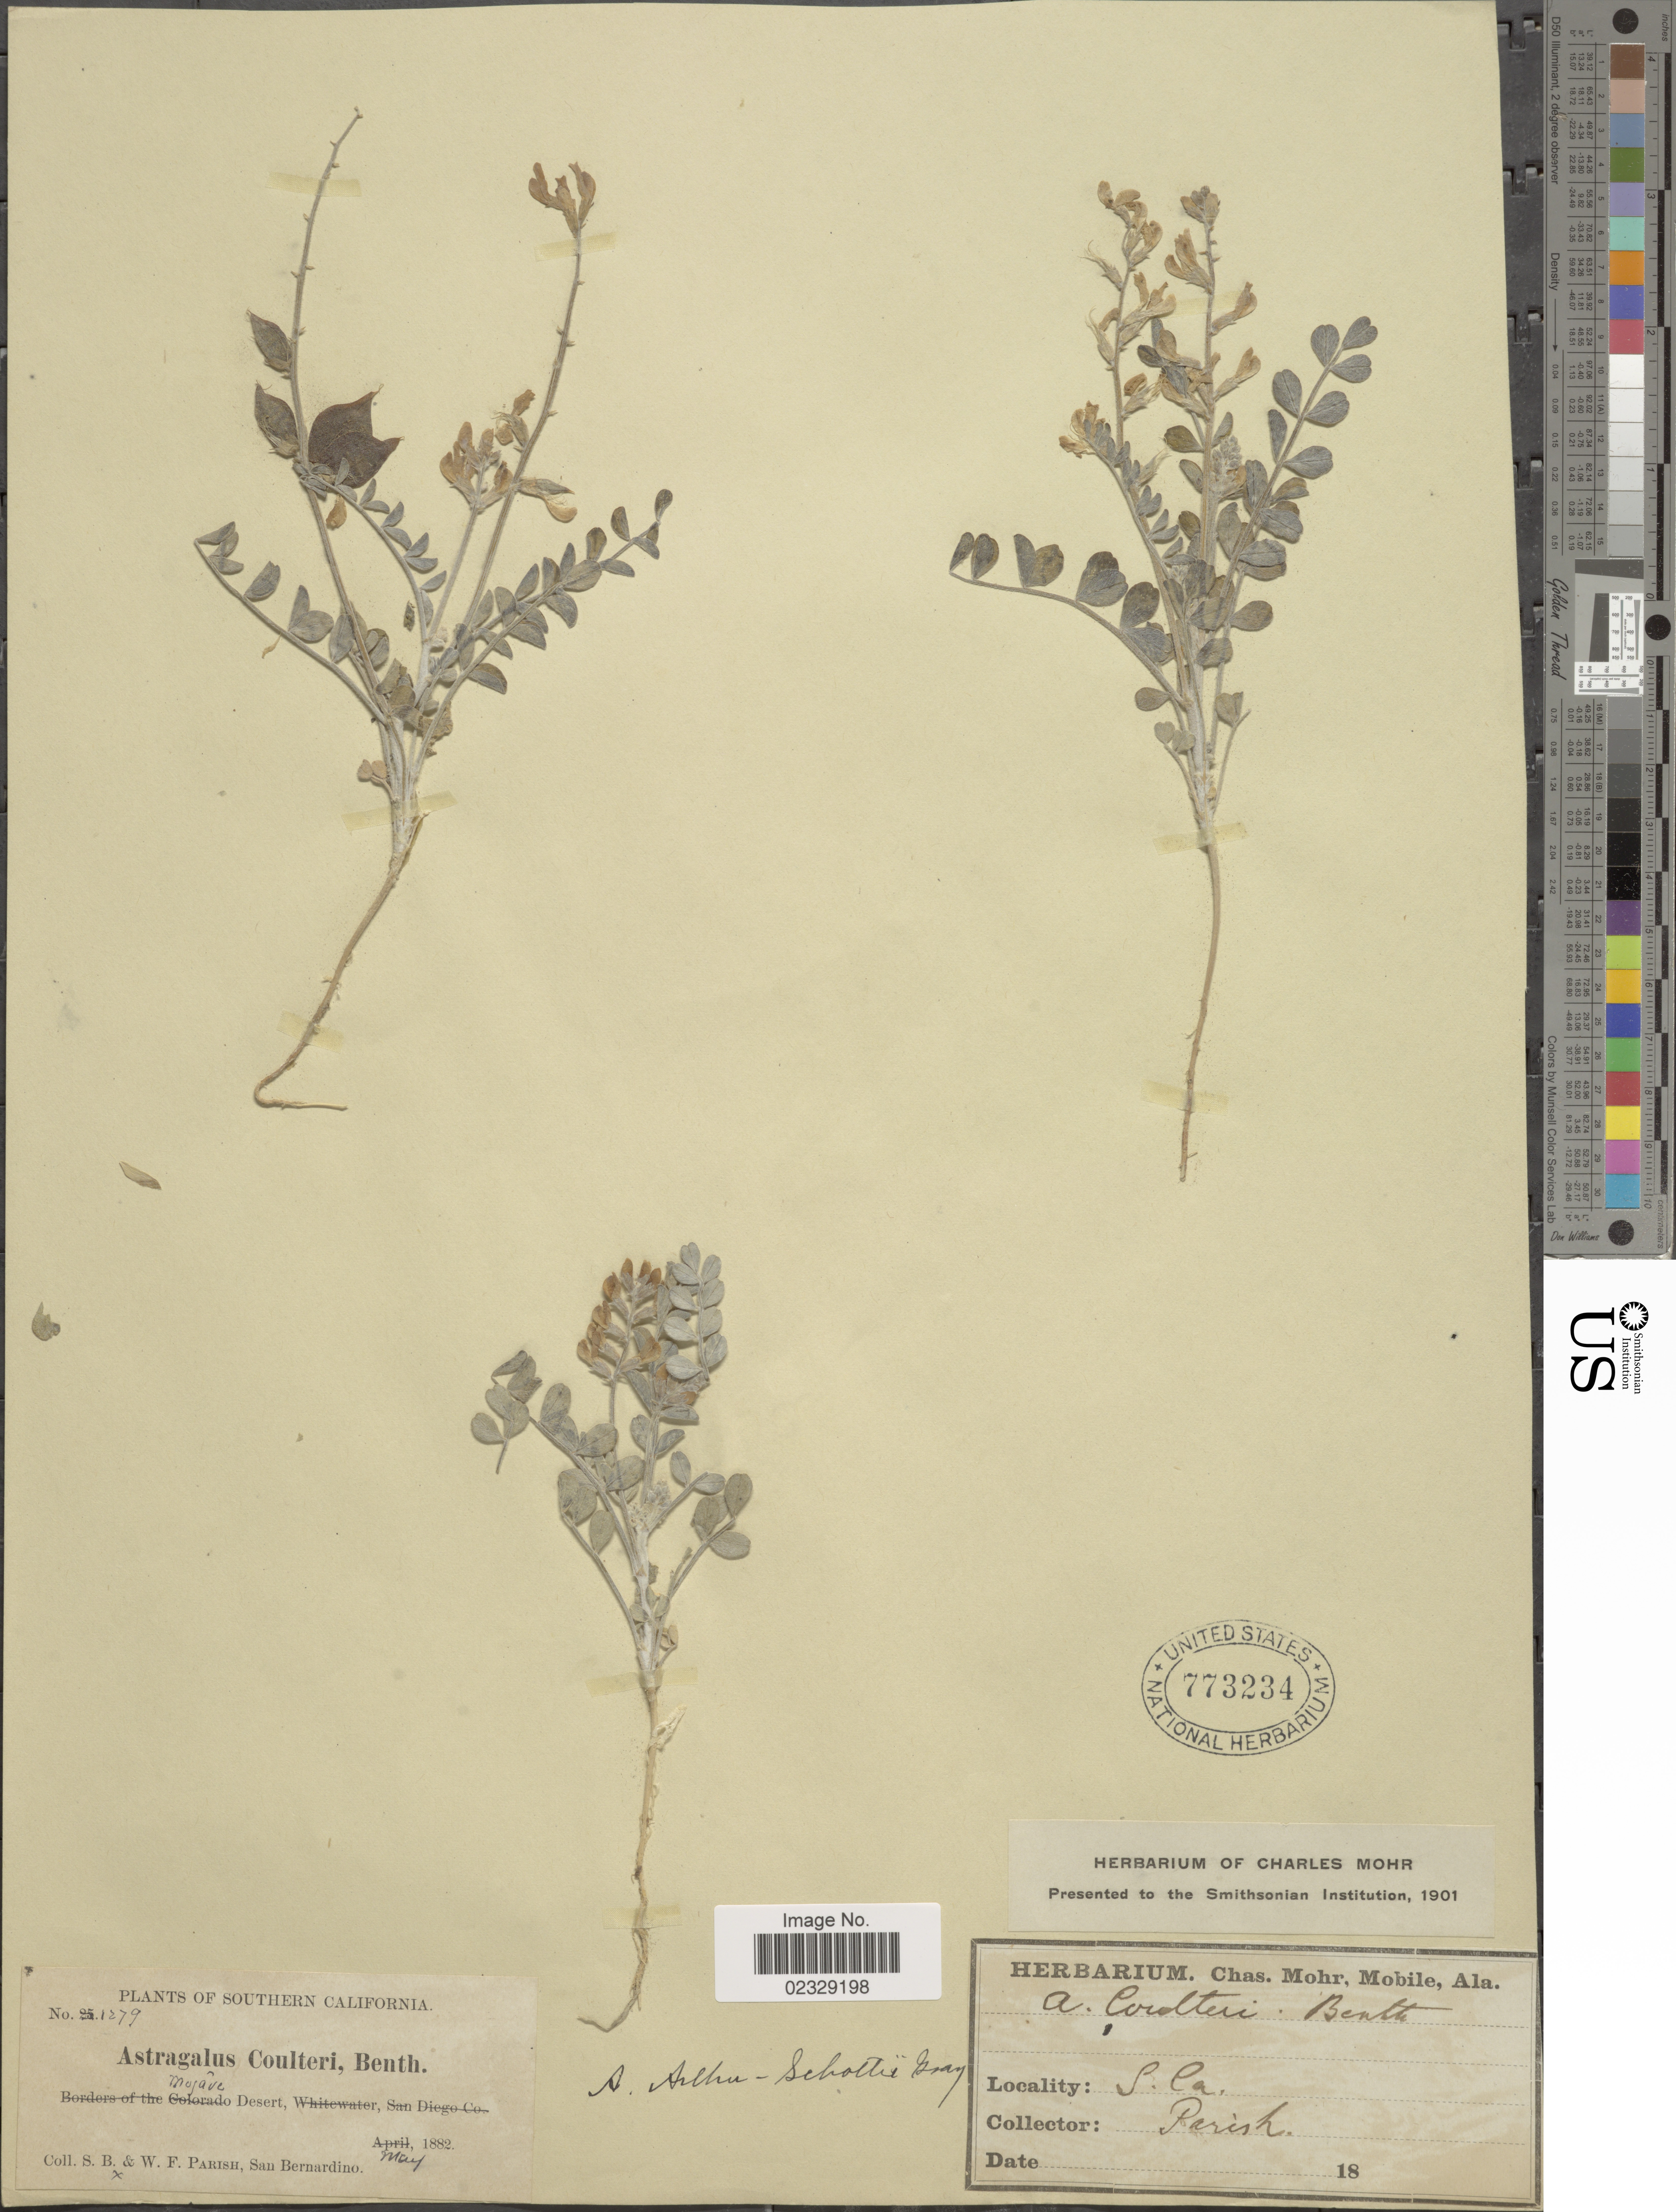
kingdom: Plantae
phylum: Tracheophyta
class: Magnoliopsida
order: Fabales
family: Fabaceae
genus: Astragalus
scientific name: Astragalus arthu-schottii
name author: A. Gray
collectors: S. B. Parish & W. F. Parish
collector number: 1279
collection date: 1882-05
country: United States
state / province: California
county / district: San Bernardino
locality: Southern California, Mojave Desert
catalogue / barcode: US 773234